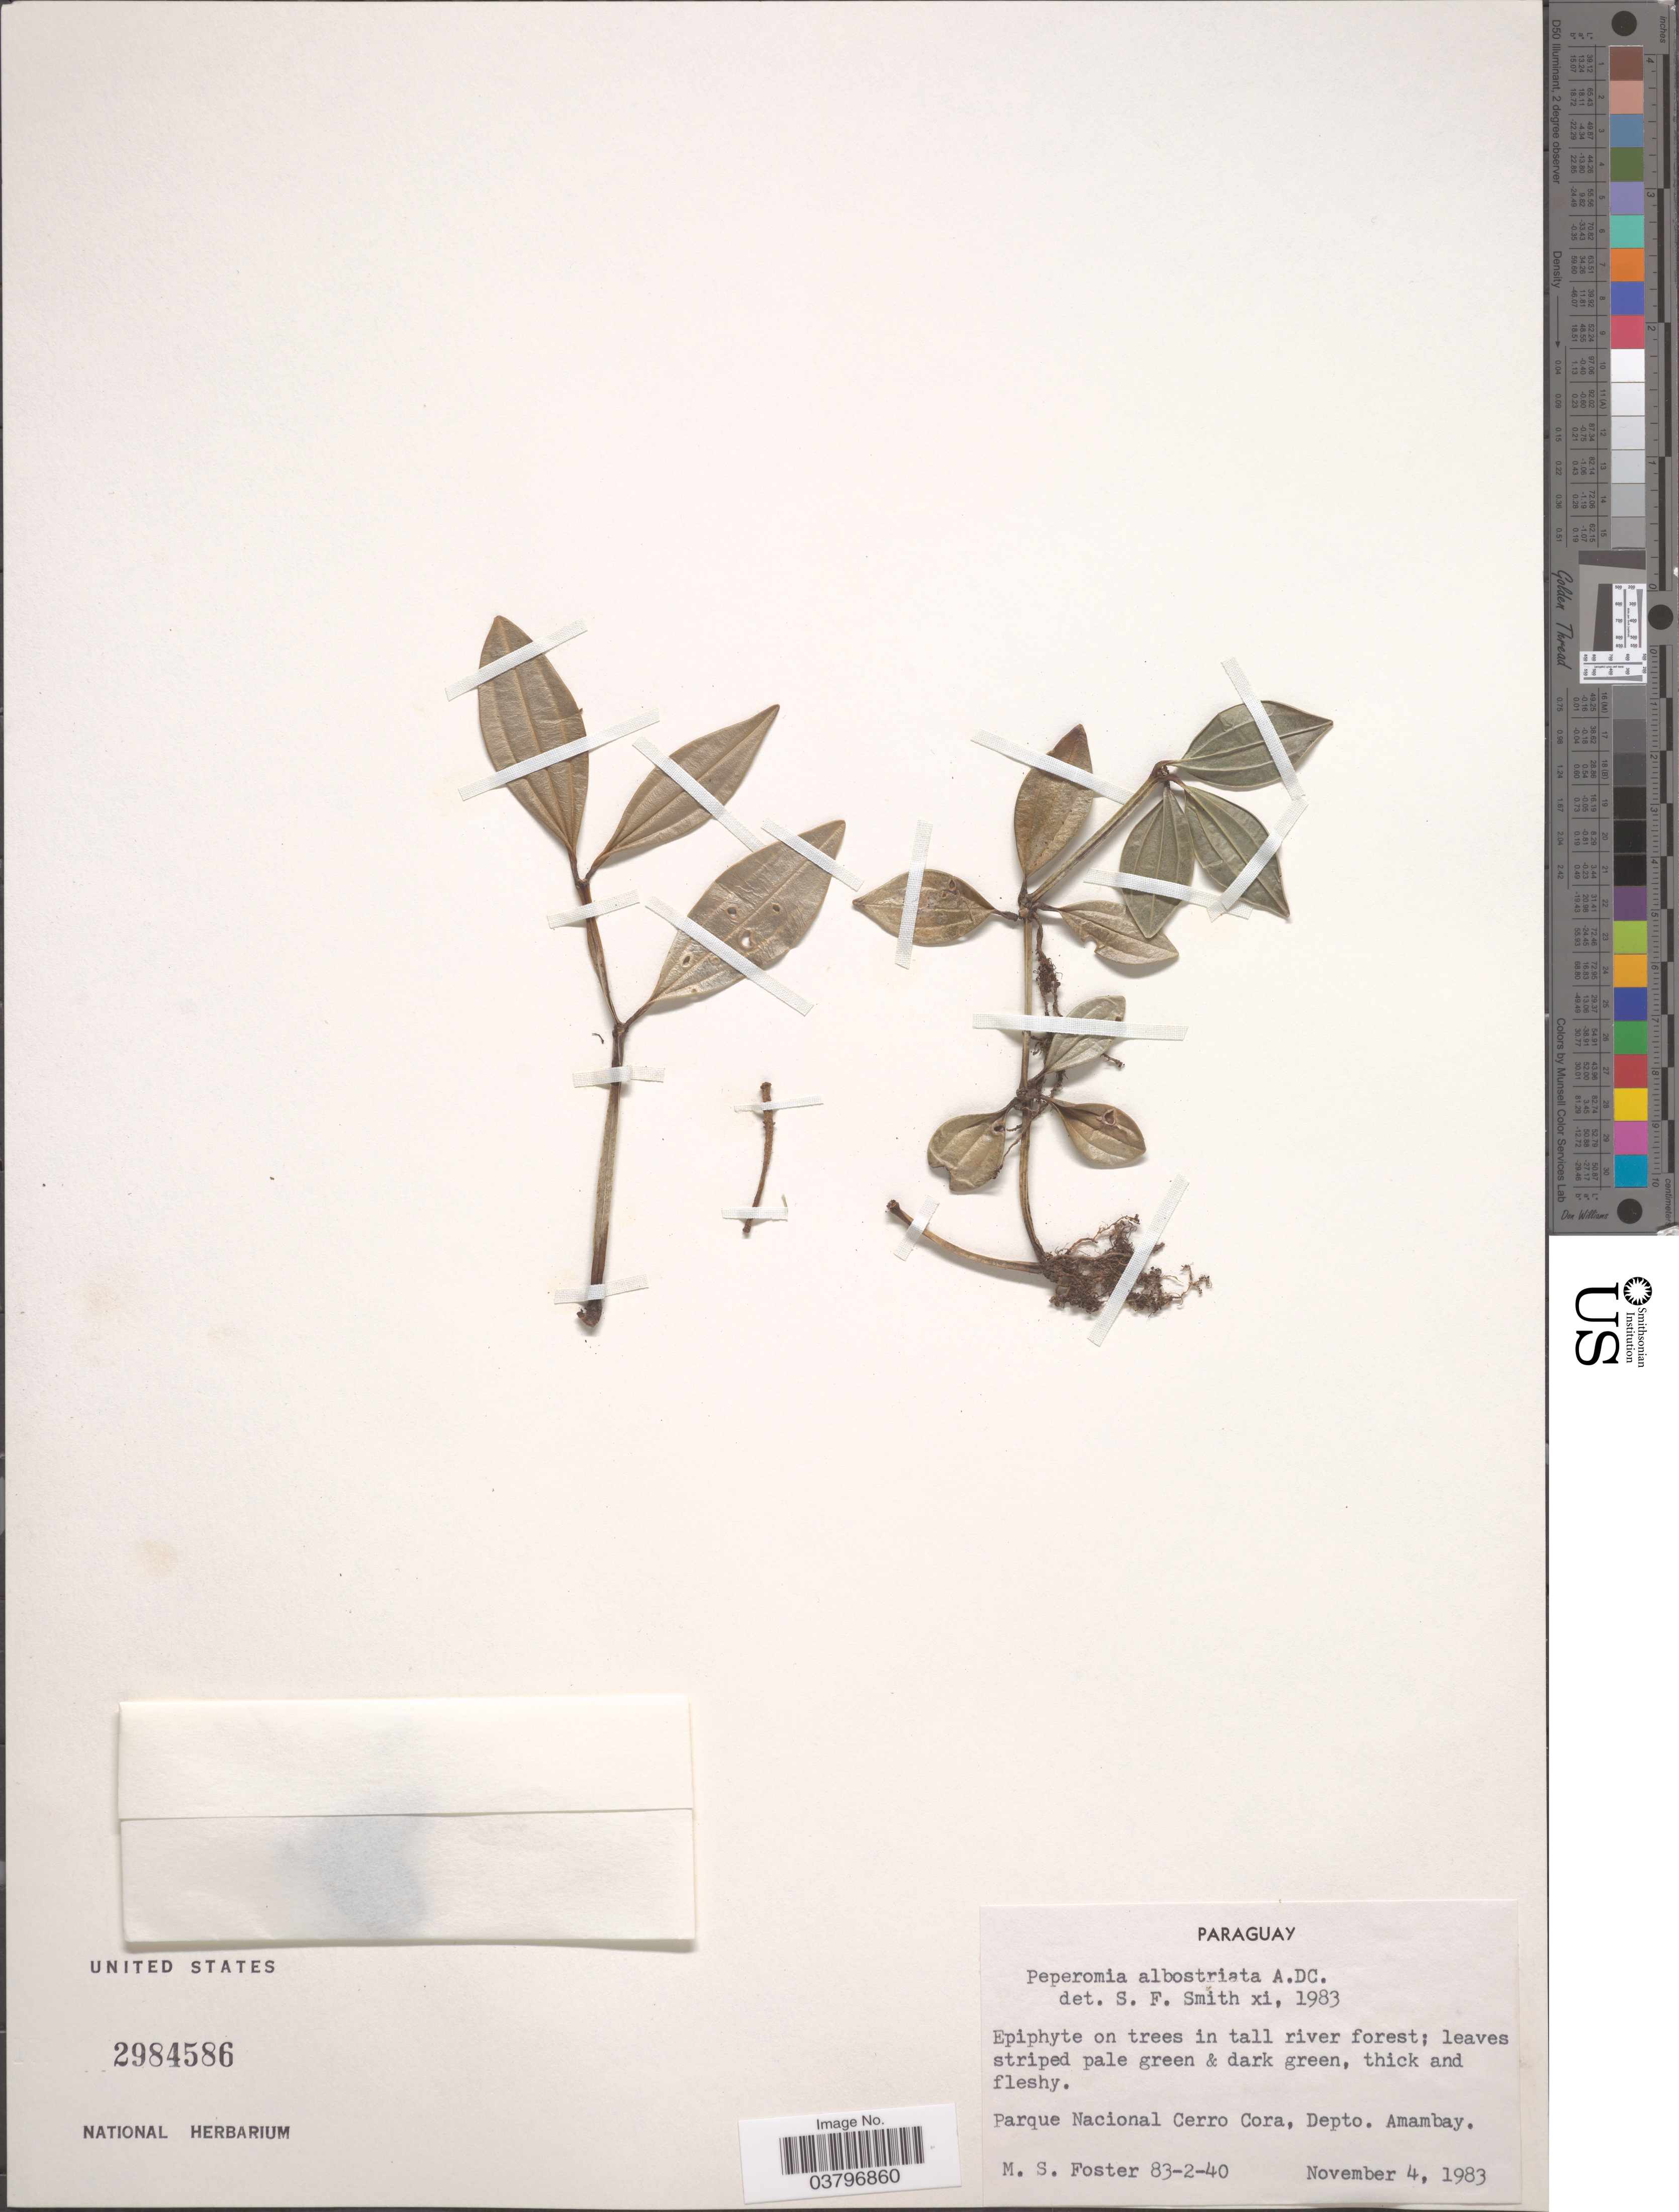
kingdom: Plantae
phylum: Tracheophyta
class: Magnoliopsida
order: Piperales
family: Piperaceae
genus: Peperomia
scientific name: Peperomia arechavaletae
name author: C. DC.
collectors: M. Foster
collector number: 83-2-40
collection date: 1983-11-04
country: Paraguay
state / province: Amambay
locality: Parque Nacional Cerro Cora, Depto. Amambay.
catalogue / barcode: US 2984586